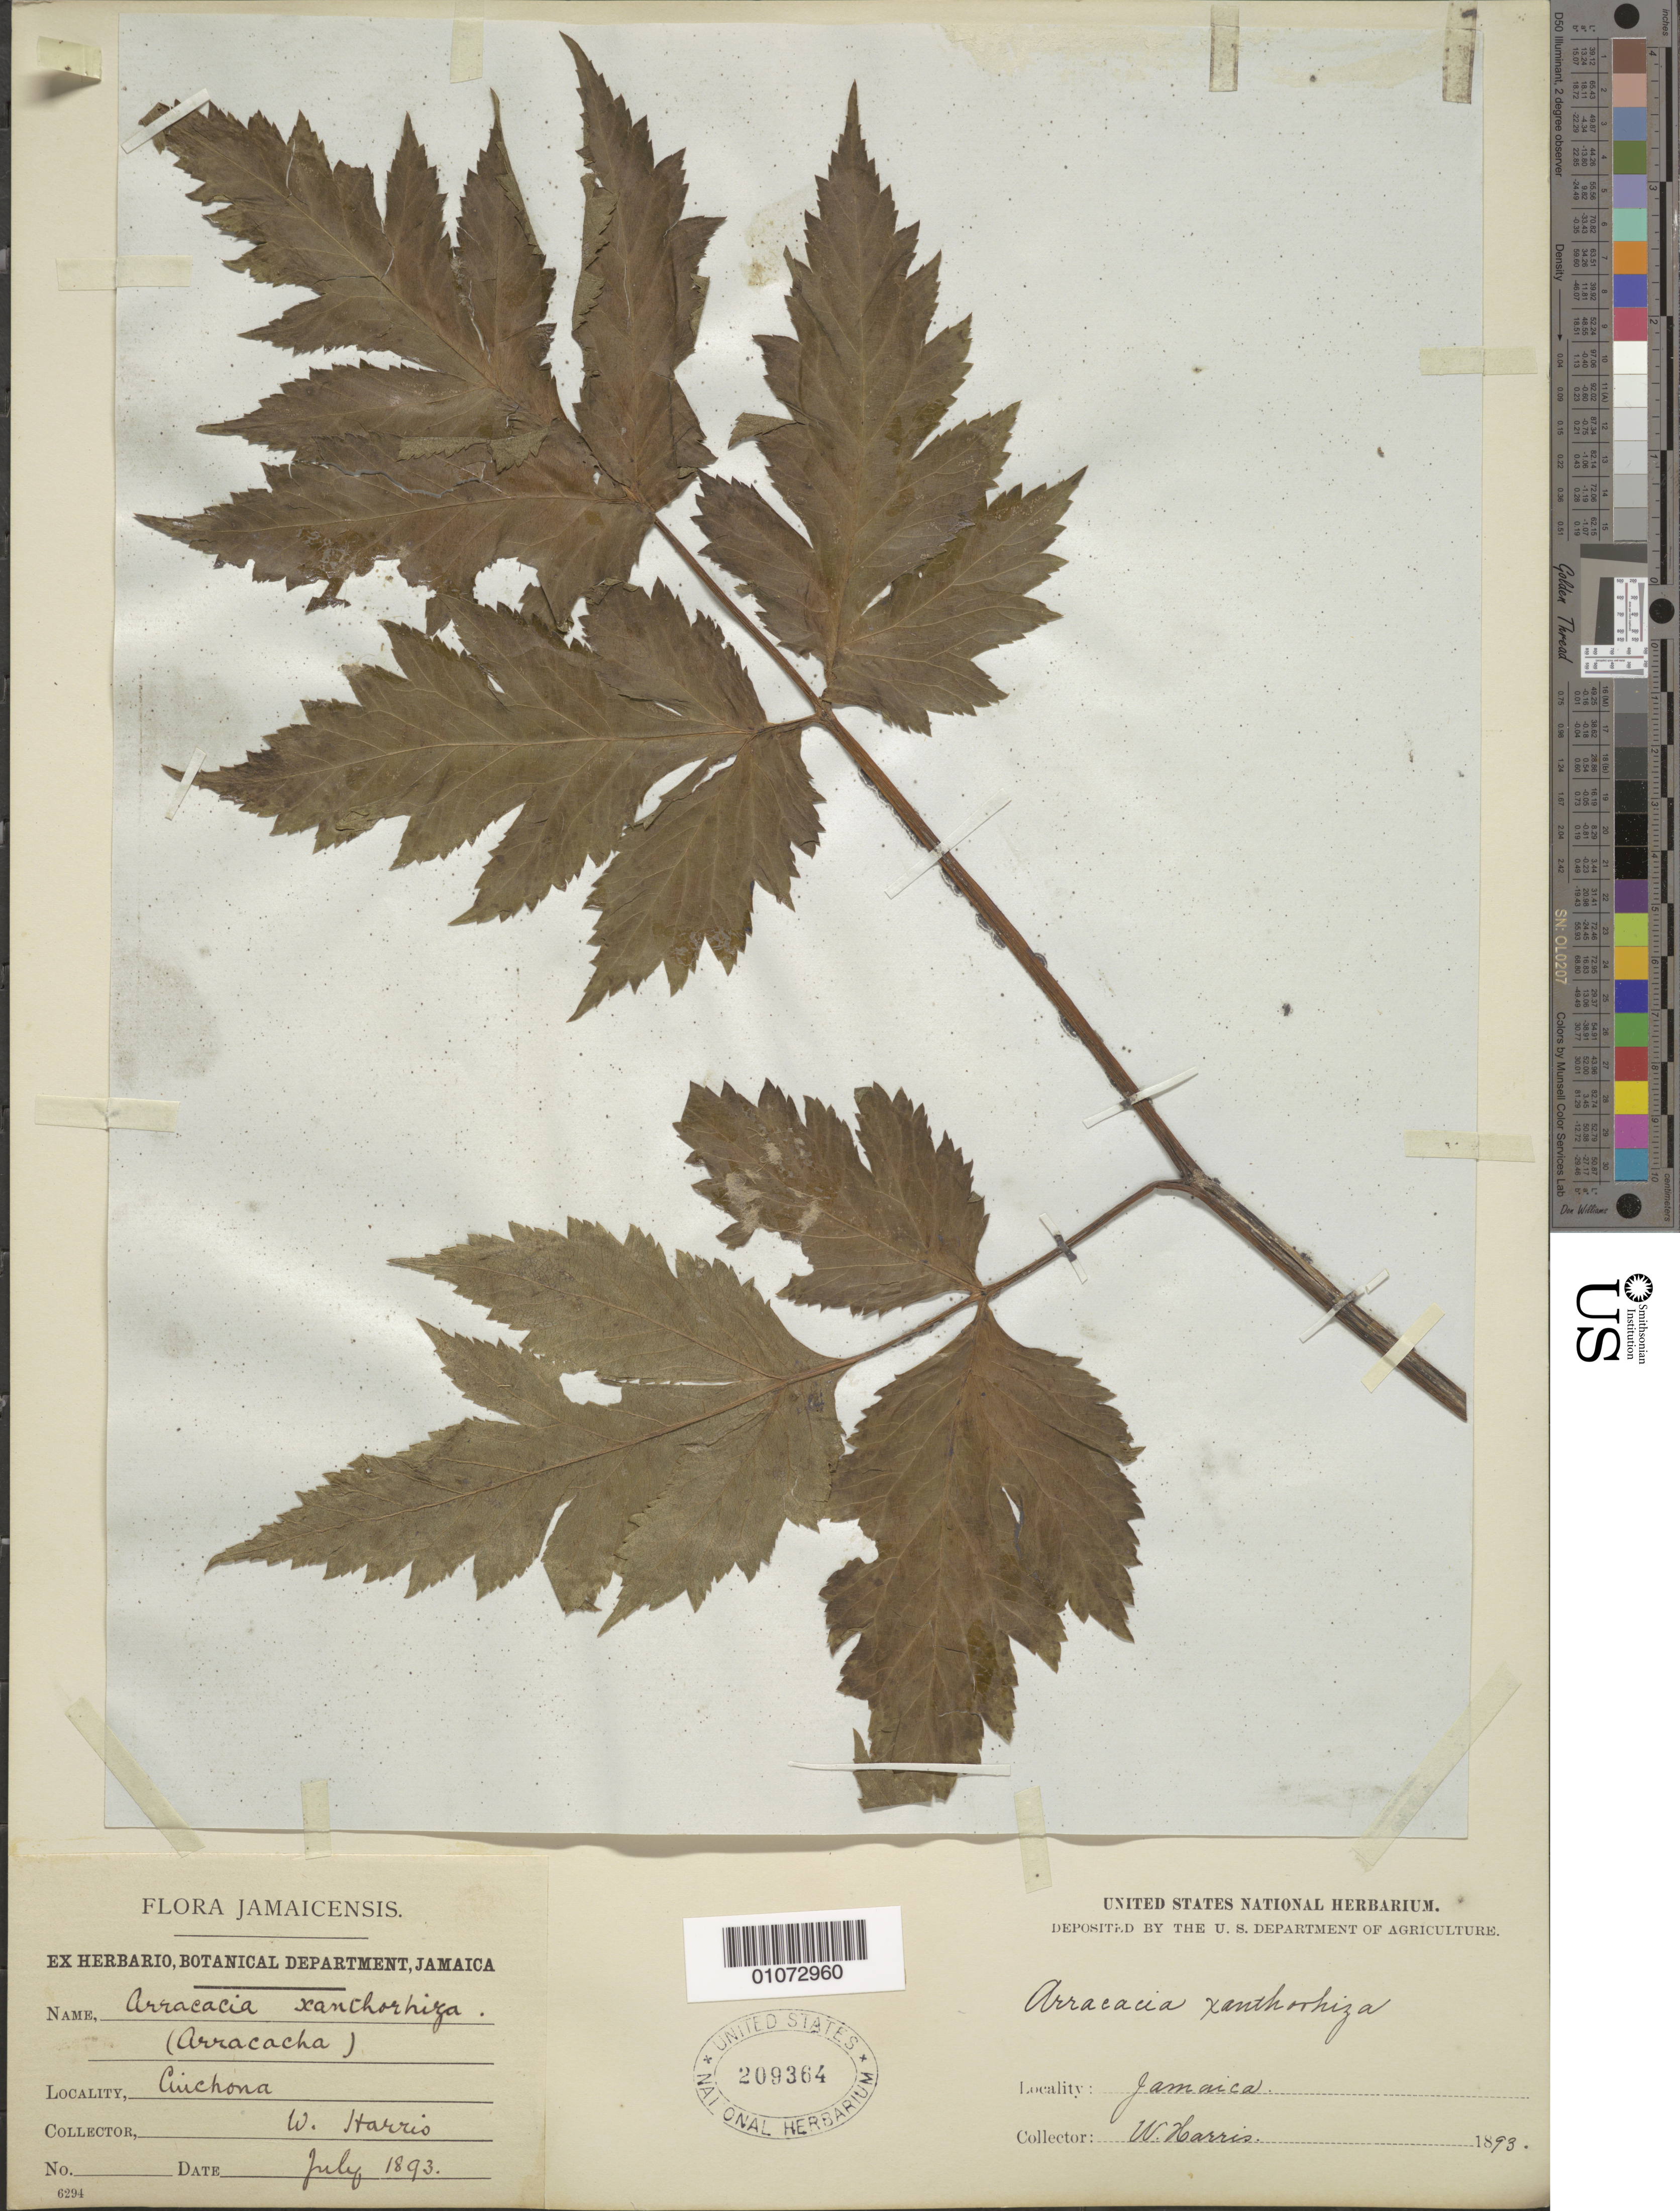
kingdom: Plantae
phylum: Tracheophyta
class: Magnoliopsida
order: Apiales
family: Apiaceae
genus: Arracacia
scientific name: Arracacia xanthorrhiza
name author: Bancr.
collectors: W. Harris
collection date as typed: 01 Jul 1893 to 31 Jul 1893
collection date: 1893-07-01/1893-07-31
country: Jamaica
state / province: Saint Andrew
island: Jamaica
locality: Cinchona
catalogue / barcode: US 209364